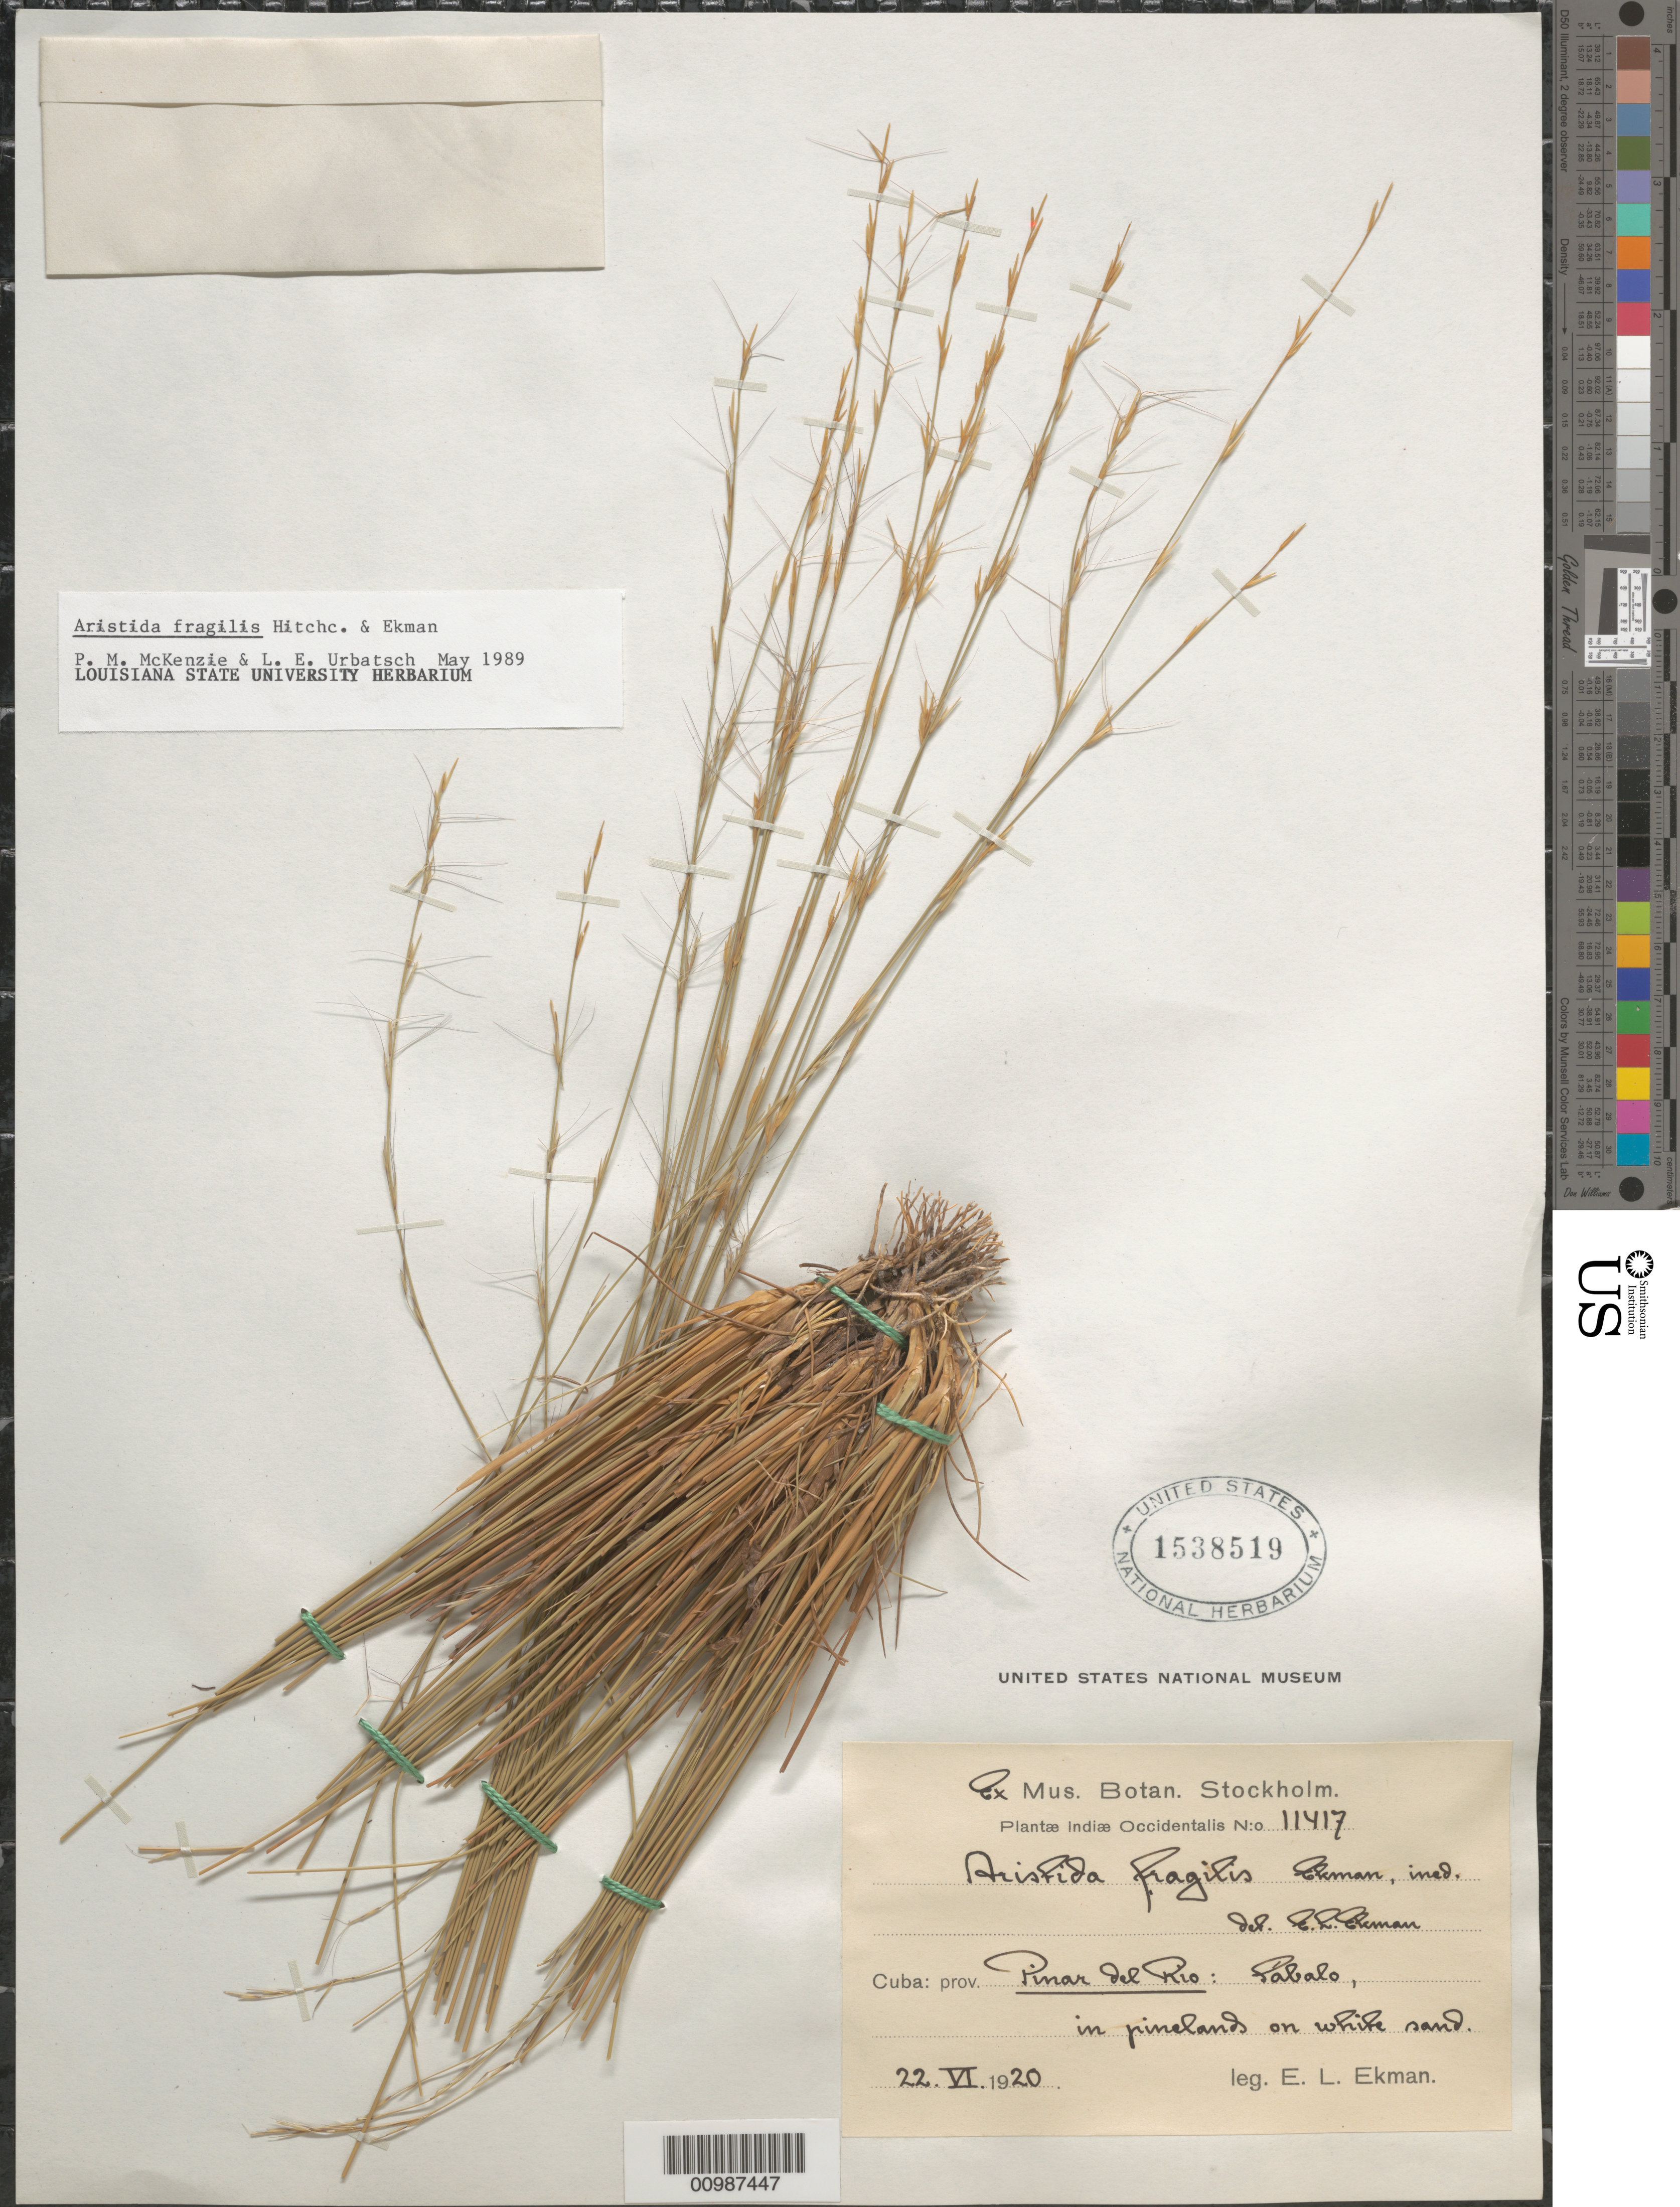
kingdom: Plantae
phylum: Tracheophyta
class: Liliopsida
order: Poales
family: Poaceae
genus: Aristida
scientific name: Aristida fragilis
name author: Hitchc. & Ekman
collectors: E. L. Ekman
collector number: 11417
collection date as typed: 22 Jun 1920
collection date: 1920-06-22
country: Cuba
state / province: Pinar del Rio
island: Cuba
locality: Pinar del Rio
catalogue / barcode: US 1538519